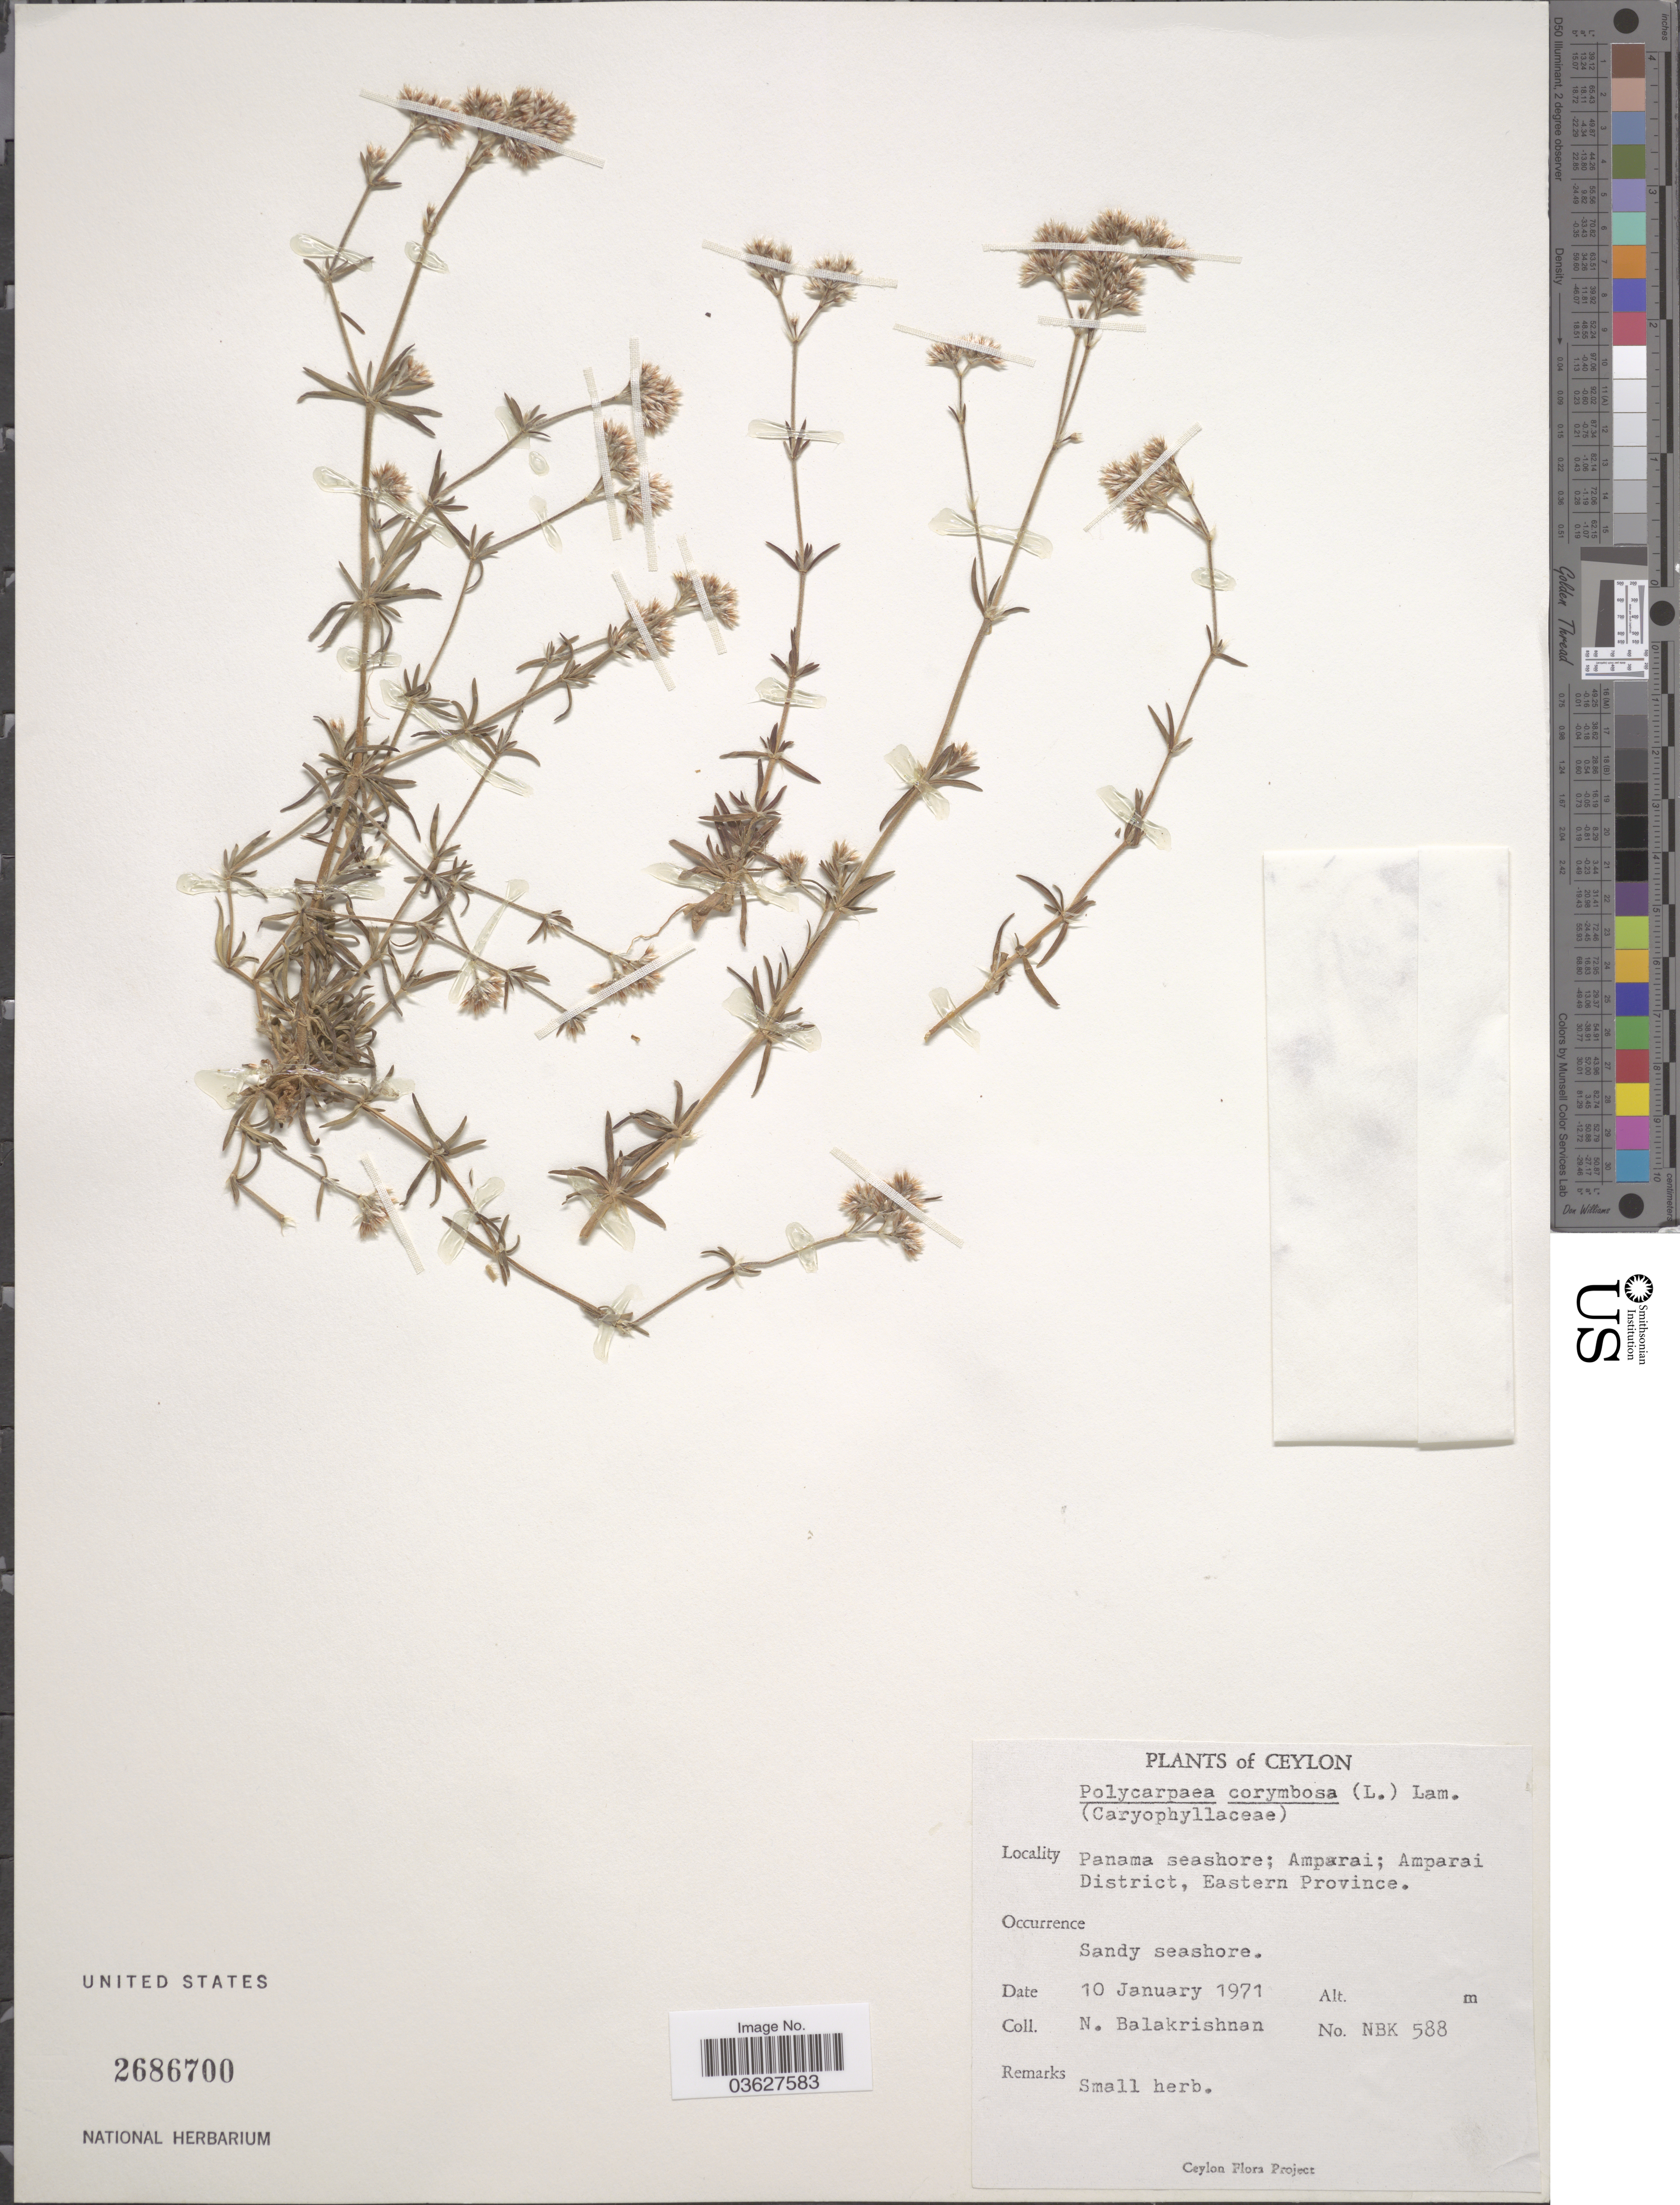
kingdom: Plantae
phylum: Tracheophyta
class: Magnoliopsida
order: Caryophyllales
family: Caryophyllaceae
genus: Polycarpaea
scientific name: Polycarpaea corymbosa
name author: (L.) Lam.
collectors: N. Balakrishnan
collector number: NBK 588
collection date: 1971-01-10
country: Sri Lanka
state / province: Eastern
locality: Ceylon. Panama seashore; Amparai; Amparai District.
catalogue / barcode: US 2686700